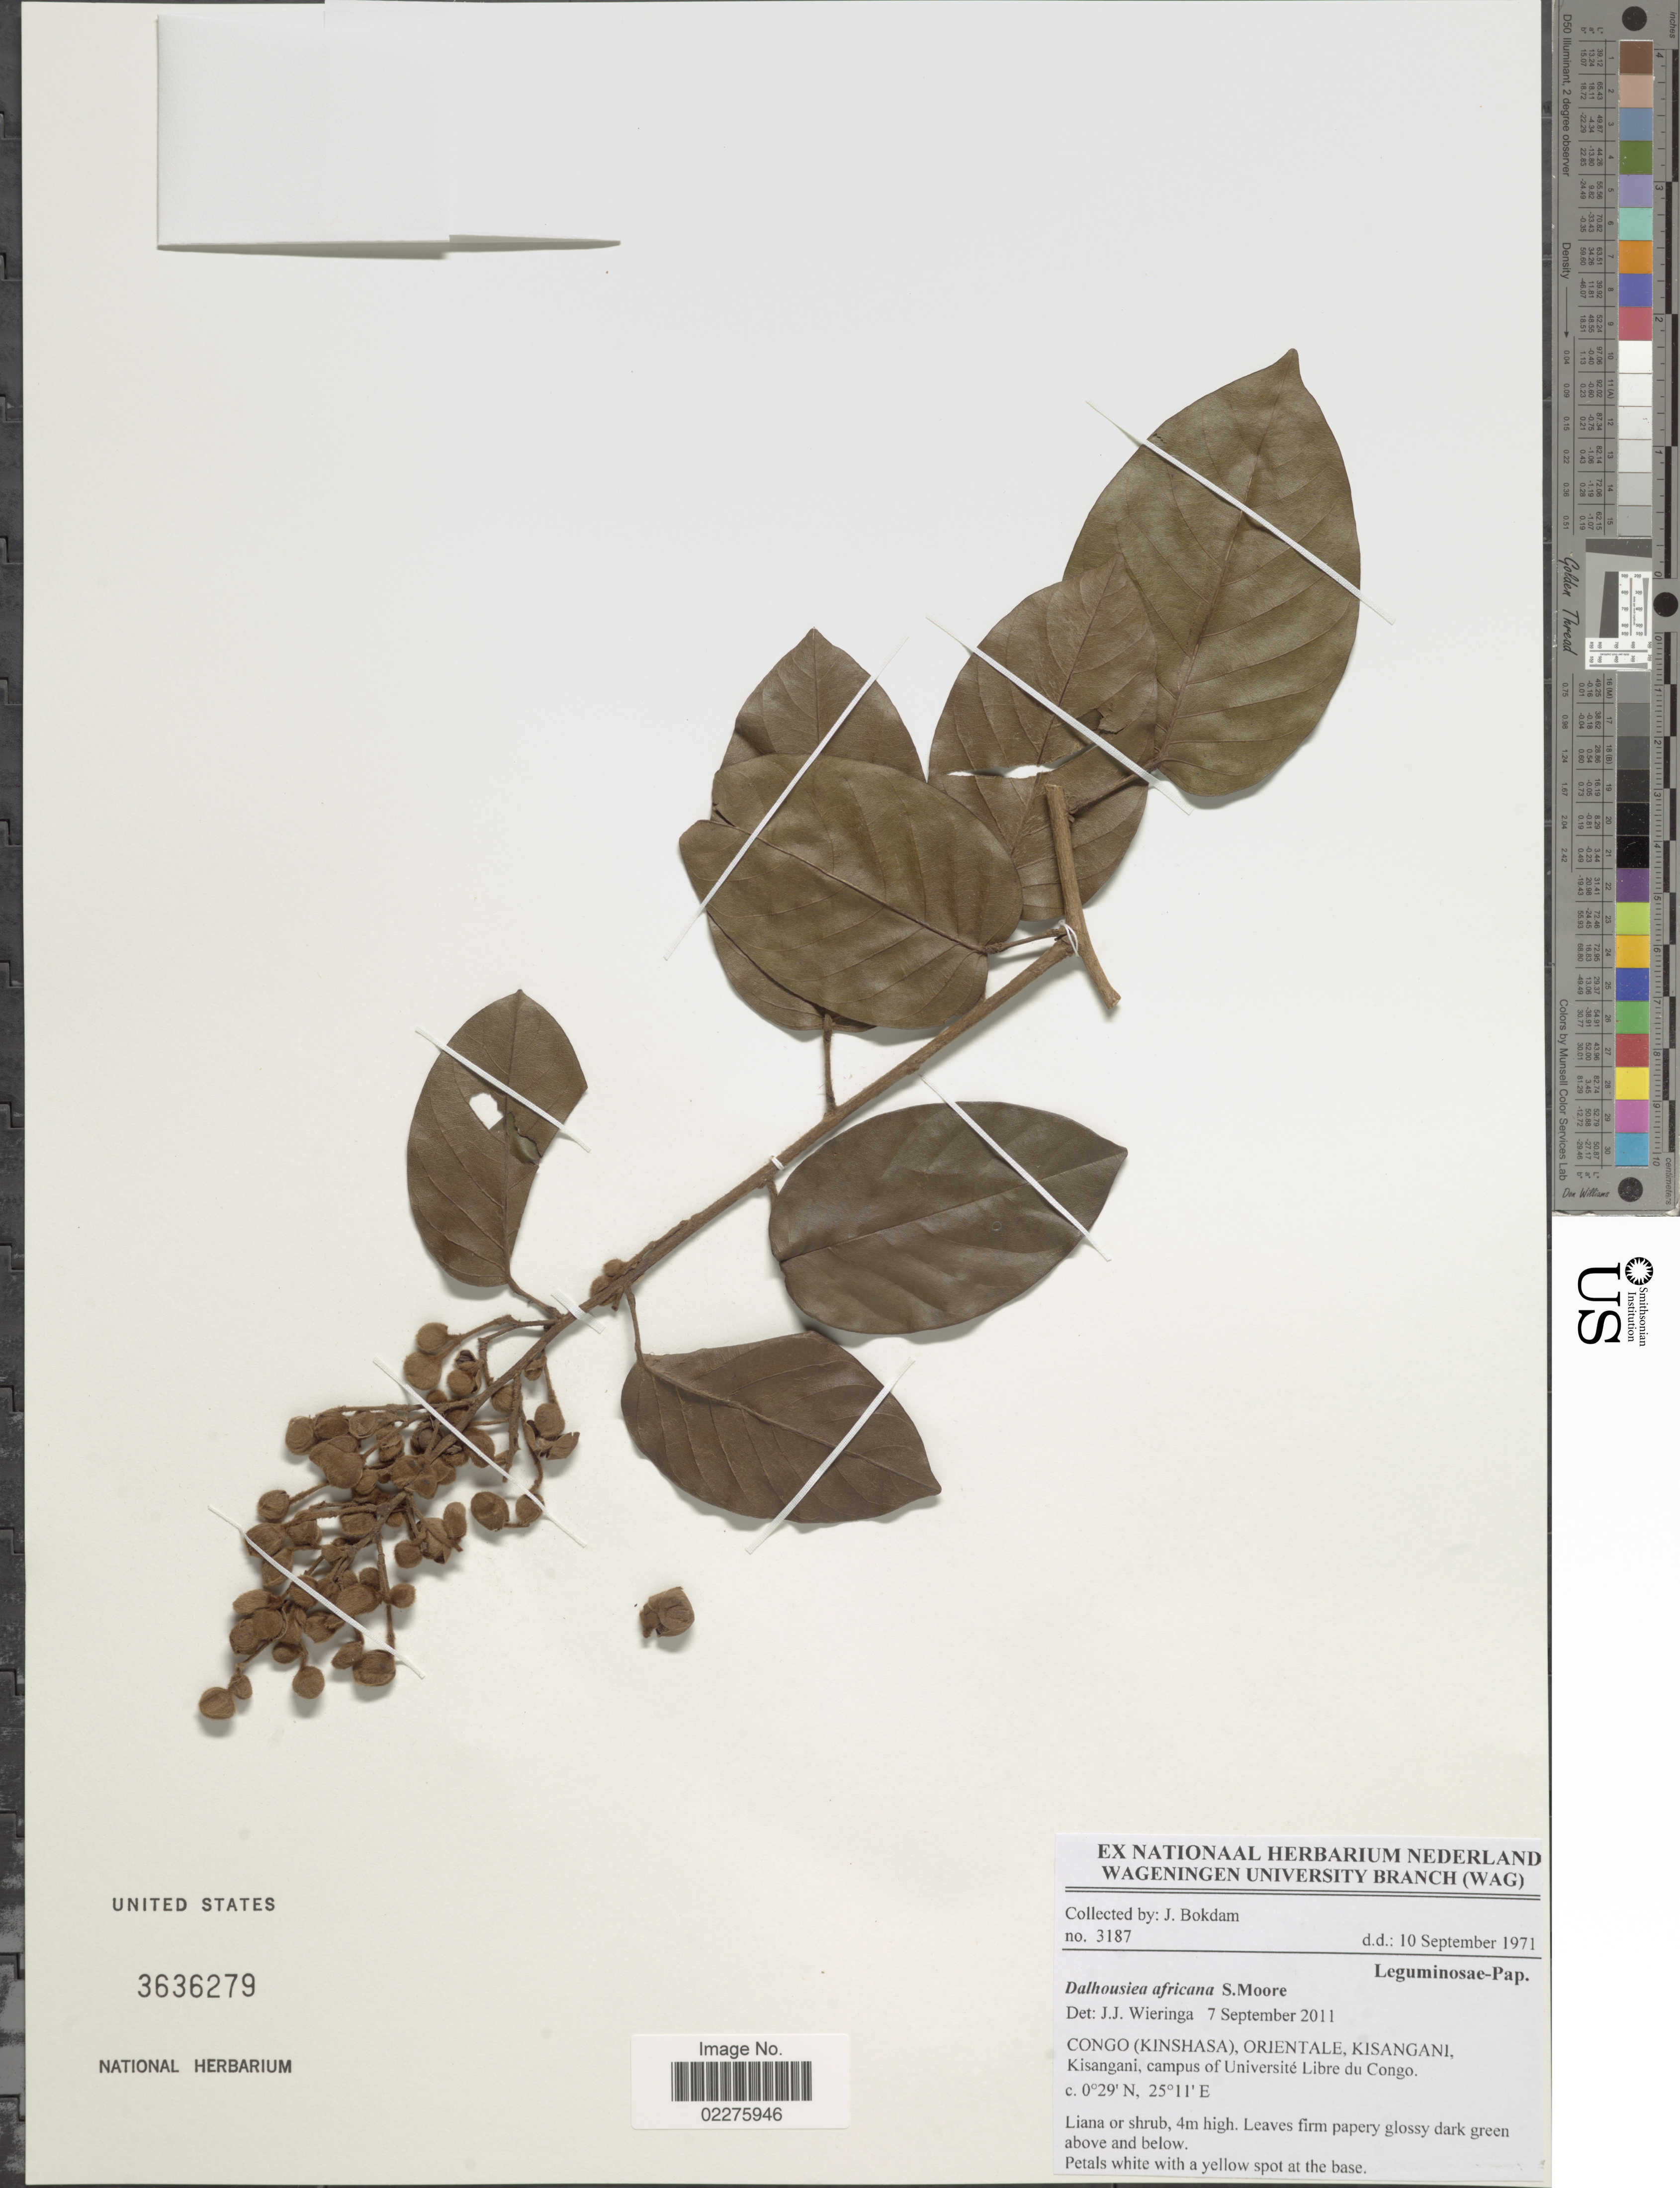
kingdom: Plantae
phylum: Tracheophyta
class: Magnoliopsida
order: Fabales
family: Fabaceae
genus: Dalhousiea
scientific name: Dalhousiea africana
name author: S. Moore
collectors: J. Bokdam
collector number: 3187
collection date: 1971-09-10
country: Congo, Democratic Republic of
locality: Kinshasa, Orientale, Kisangani, Kisangani, campus of Universite Libre du Congo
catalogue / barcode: US 3636279